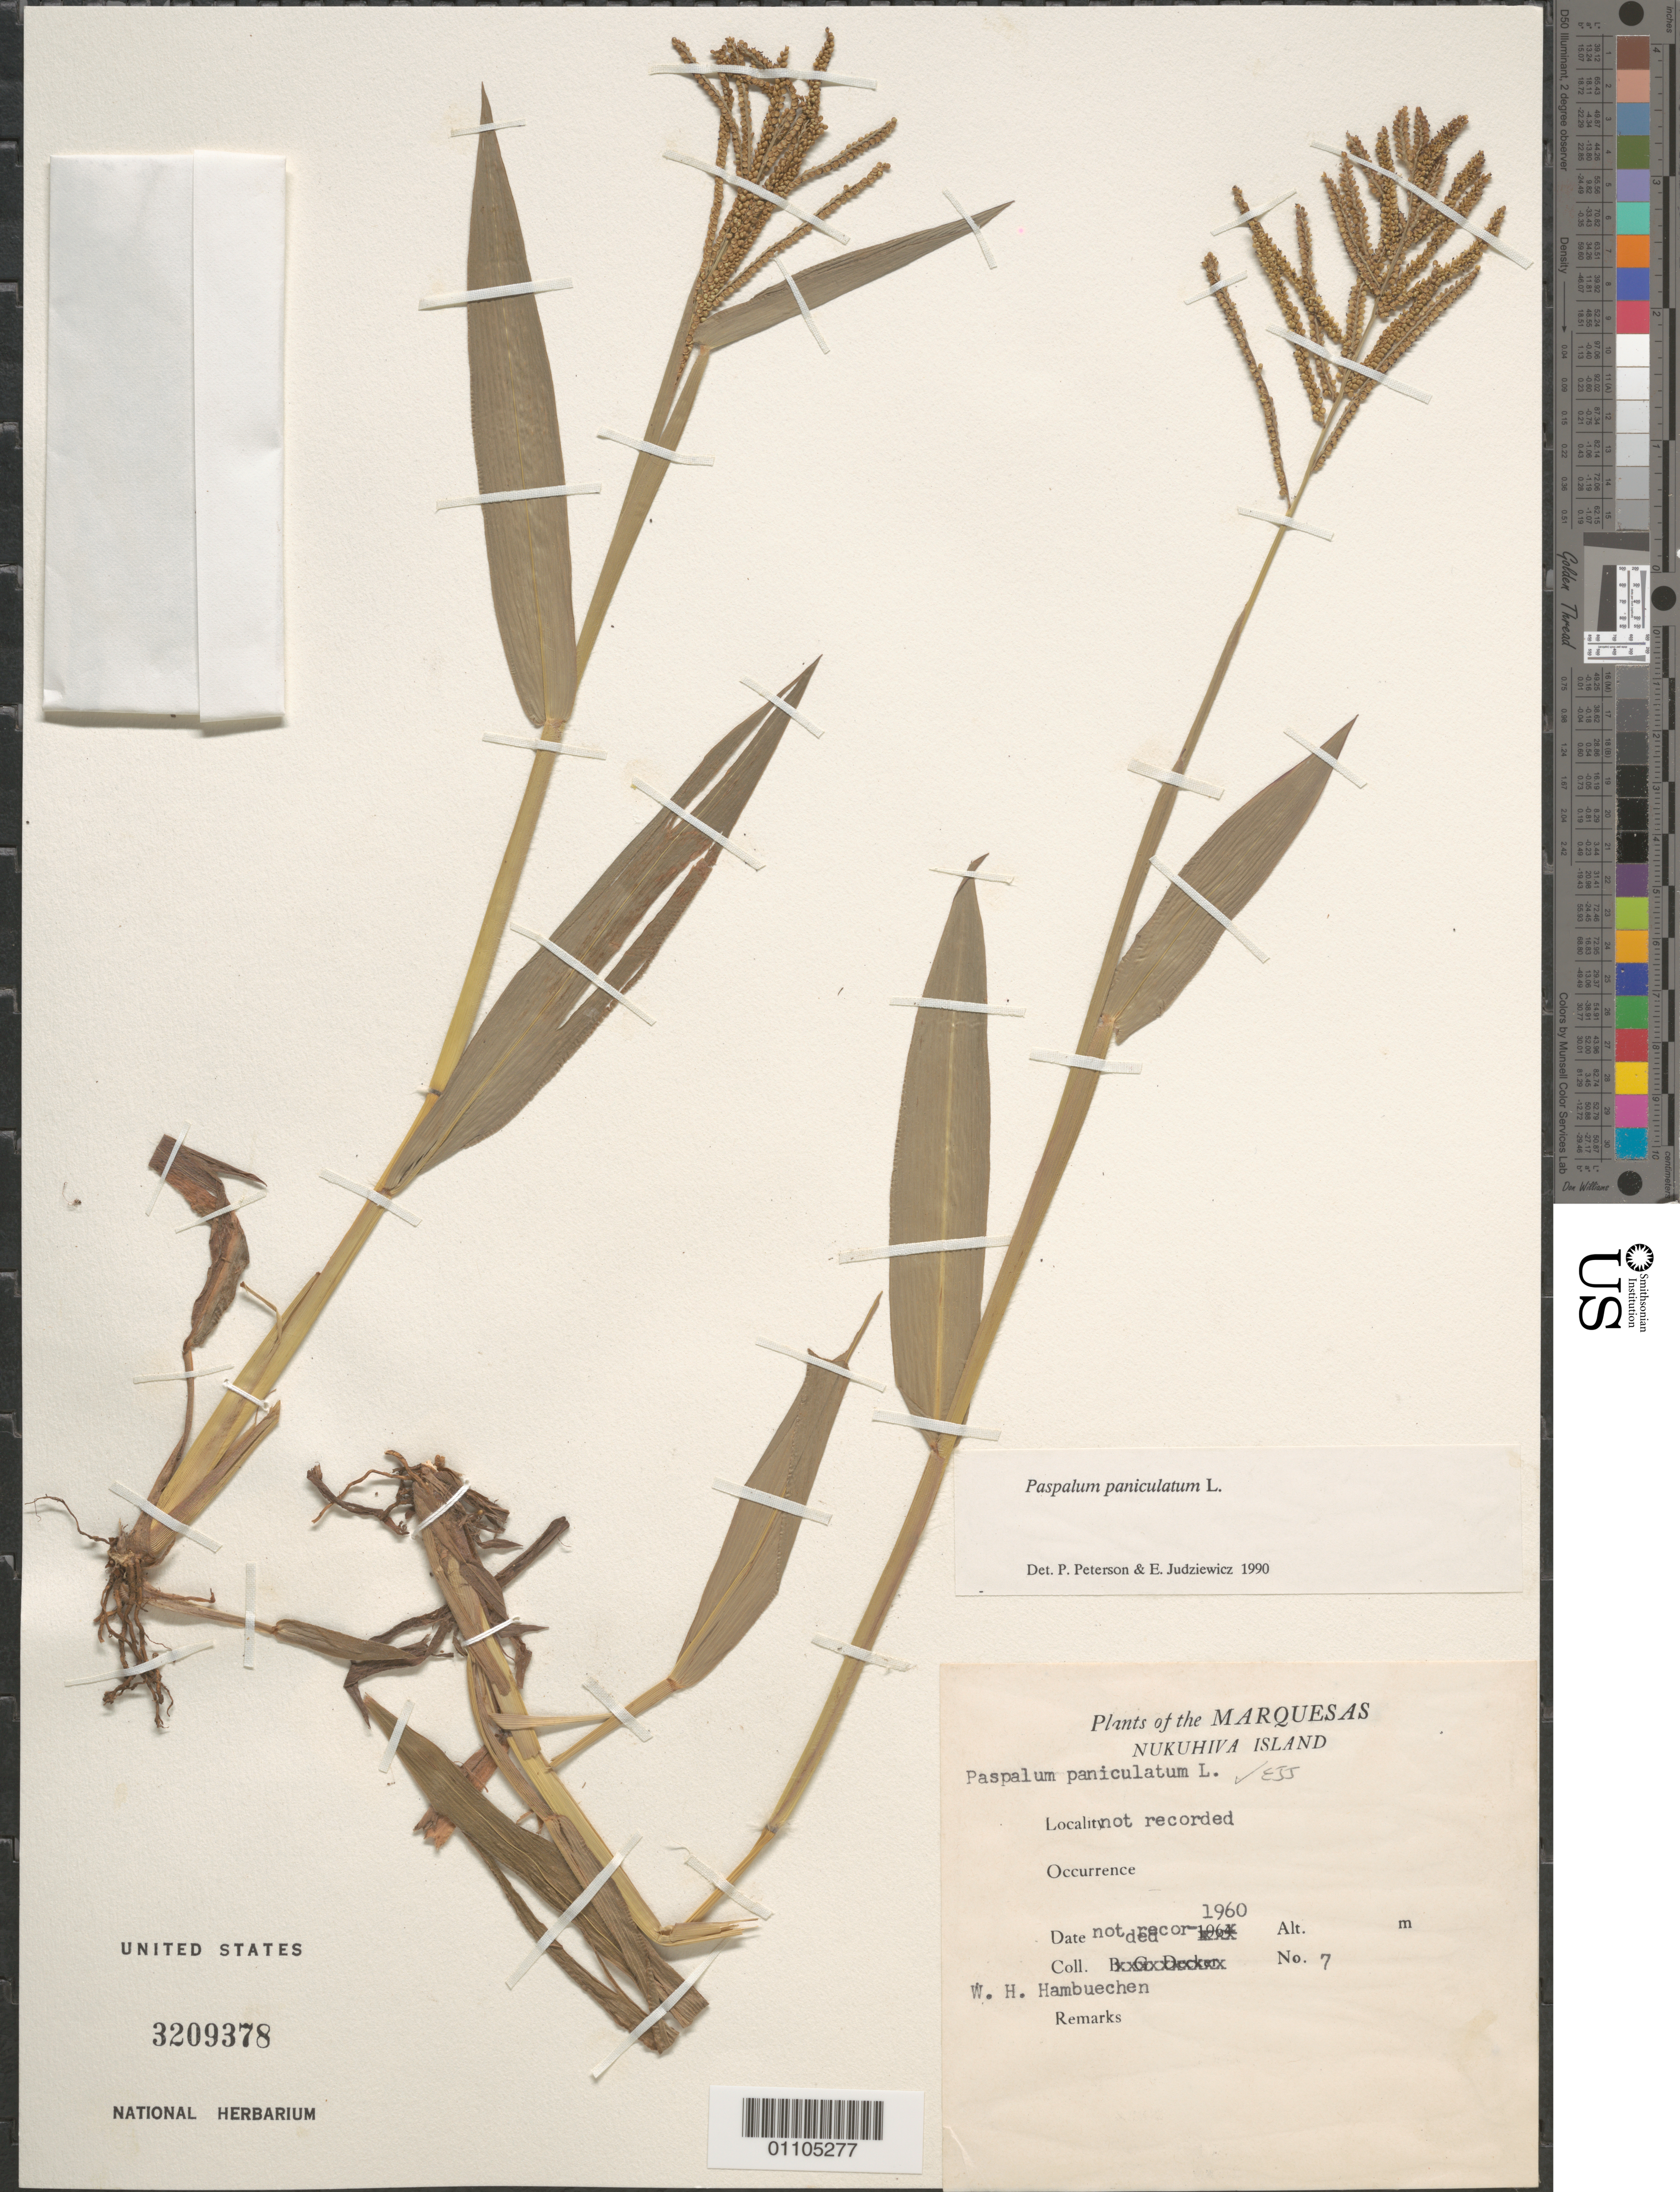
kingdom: Plantae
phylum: Tracheophyta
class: Liliopsida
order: Poales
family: Poaceae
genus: Paspalum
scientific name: Paspalum paniculatum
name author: L.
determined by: Peterson, P. M.; Judziewicz, E. J.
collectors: W. H. Hambuechen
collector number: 7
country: French Polynesia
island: Nuku Hiva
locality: s.l.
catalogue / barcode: US 3209378